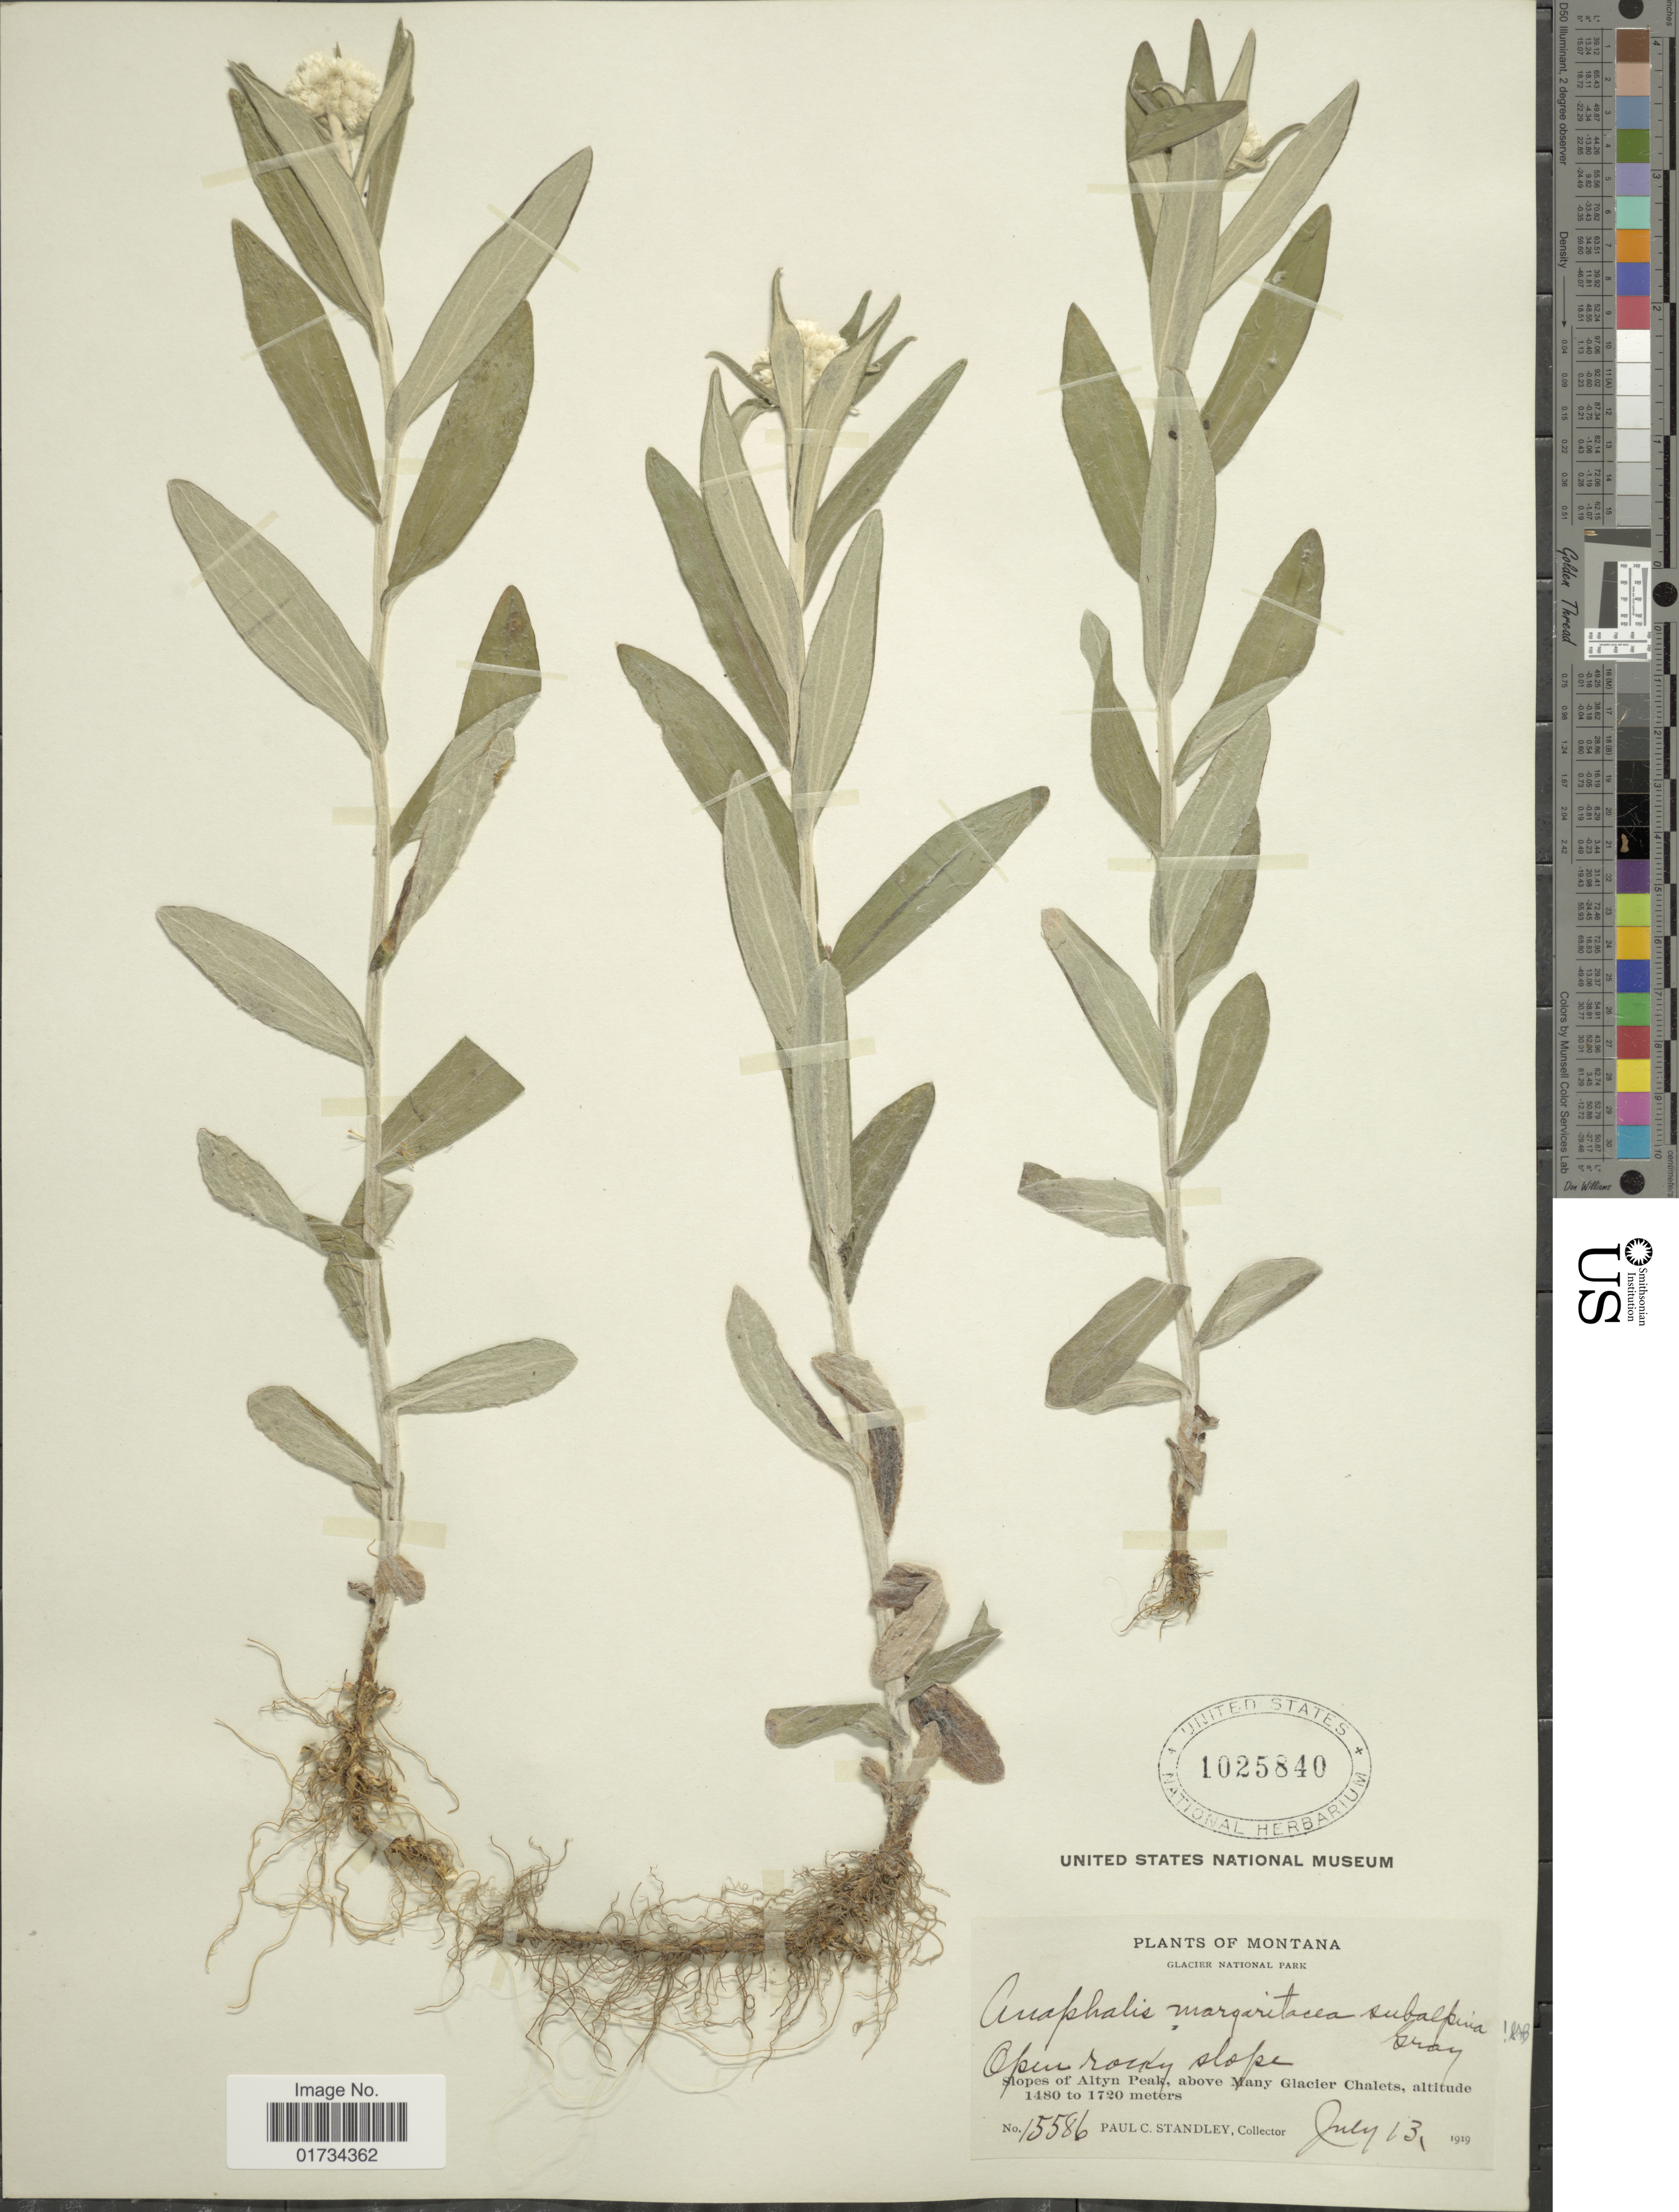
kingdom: Plantae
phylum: Tracheophyta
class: Magnoliopsida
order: Asterales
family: Asteraceae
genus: Anaphalis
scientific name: Anaphalis subalpina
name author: (A. Gray) Rydb.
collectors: P. C. Standley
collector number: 15586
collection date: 1919-07-13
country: United States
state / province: Montana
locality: Montana. Glacier National Park. Open rocky slope. Slopes of Altyn Peak, above Many Glacier Chalets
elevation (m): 1480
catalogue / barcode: US 1025840